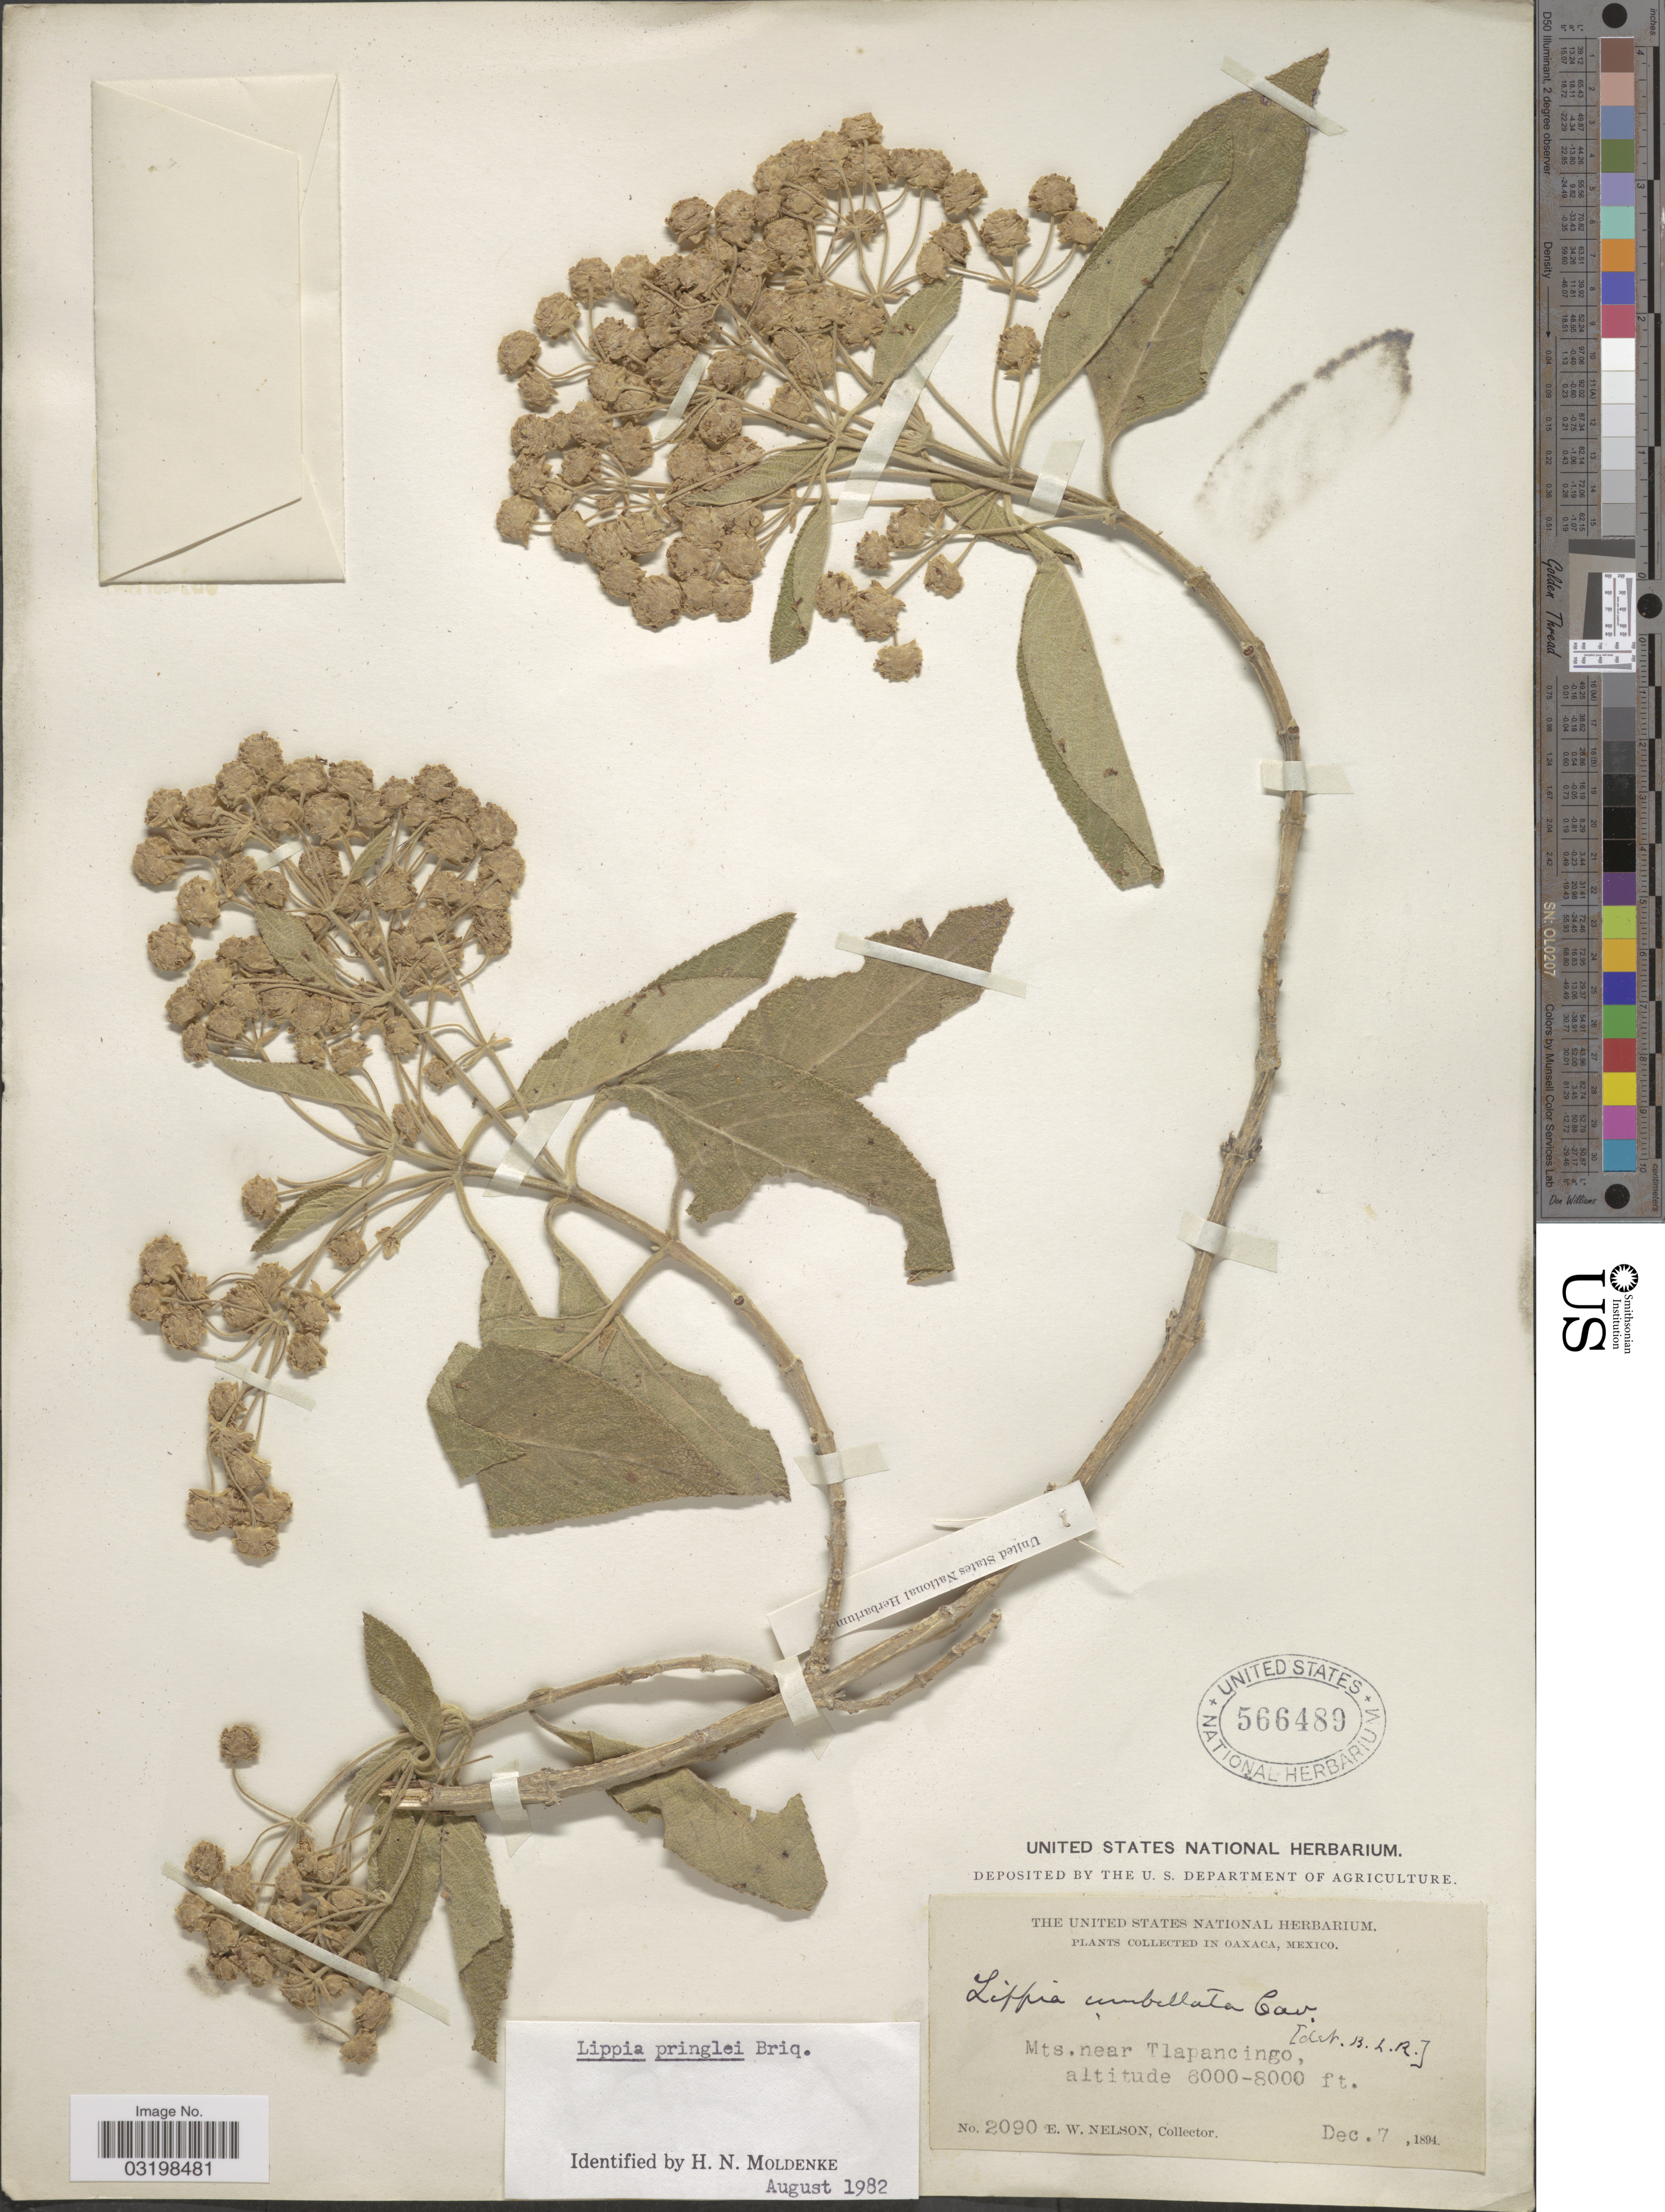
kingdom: Plantae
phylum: Tracheophyta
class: Magnoliopsida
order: Lamiales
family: Verbenaceae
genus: Lippia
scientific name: Lippia umbellata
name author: Cav.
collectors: E. W. Nelson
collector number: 2090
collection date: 1894-12-07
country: Mexico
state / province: Oaxaca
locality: Mts. near Tlapancingo.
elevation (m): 1829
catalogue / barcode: US 566489